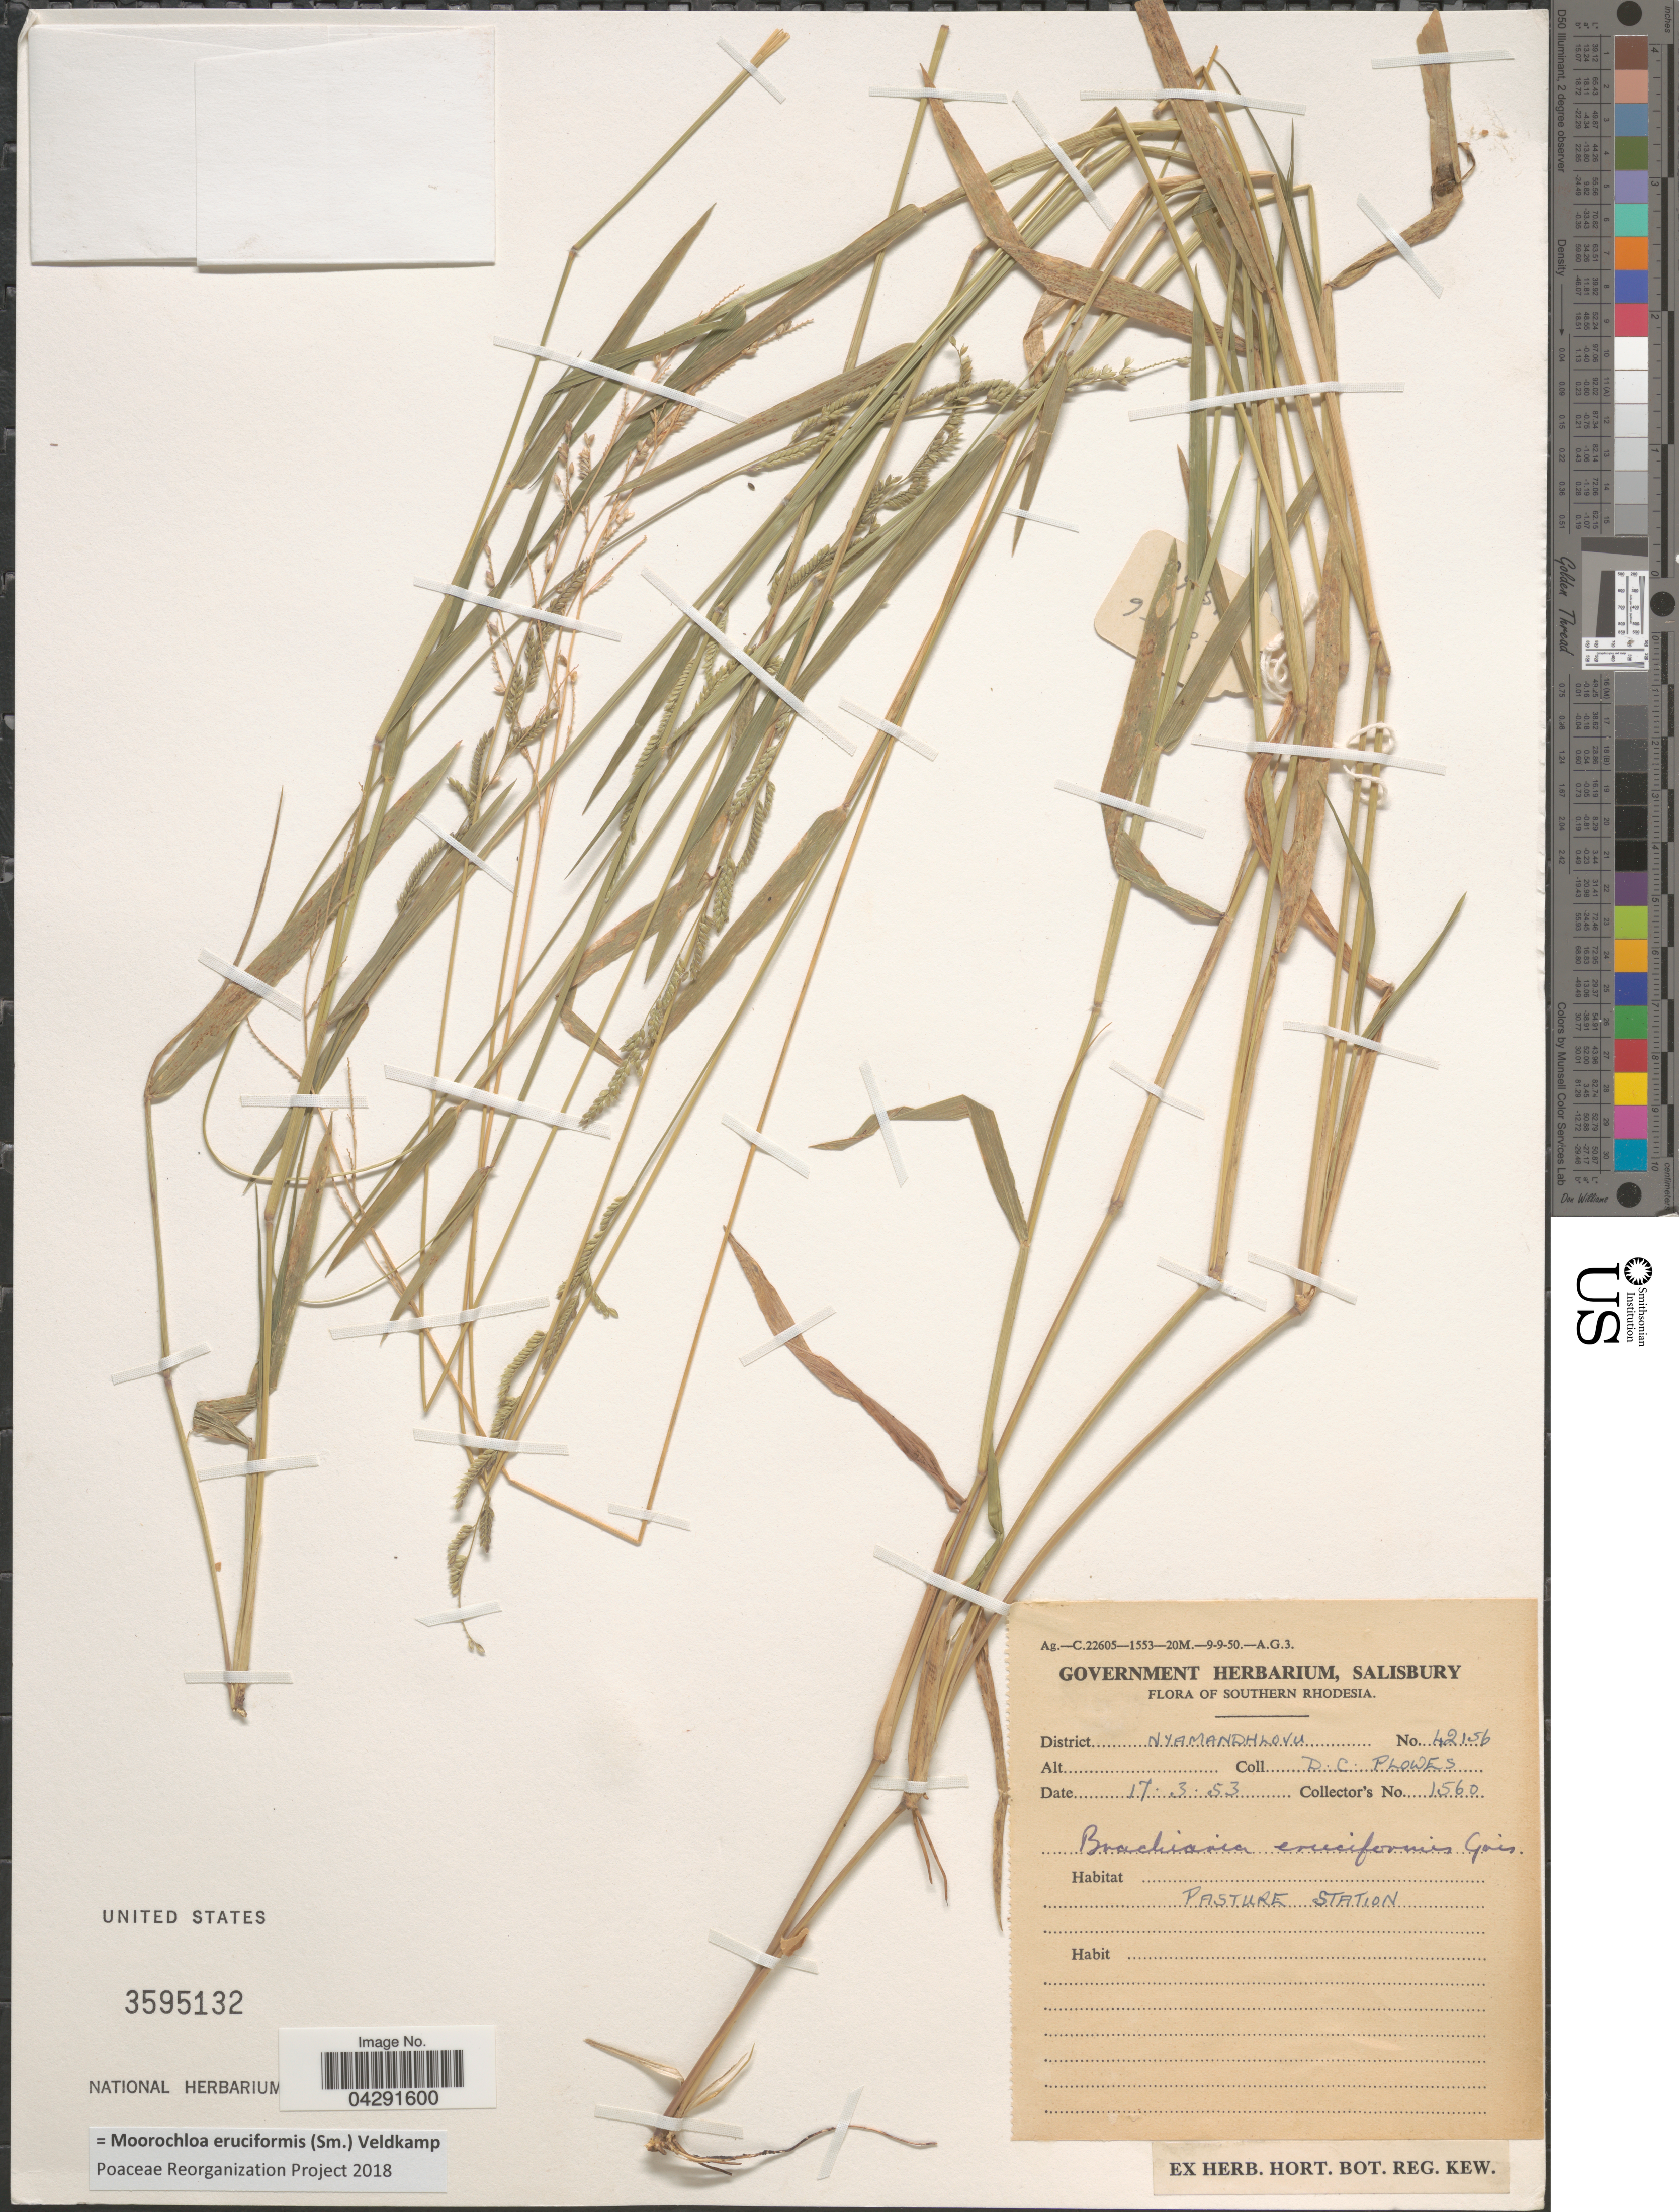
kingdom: Plantae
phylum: Tracheophyta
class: Liliopsida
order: Poales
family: Poaceae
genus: Moorochloa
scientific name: Moorochloa eruciformis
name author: (Sm.) Veldkamp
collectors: D.C. Plowes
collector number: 1560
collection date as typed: Transcribed d/m/y: 17/3/53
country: Zimbabwe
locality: District Nyamandhlovu.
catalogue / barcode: US 3595132